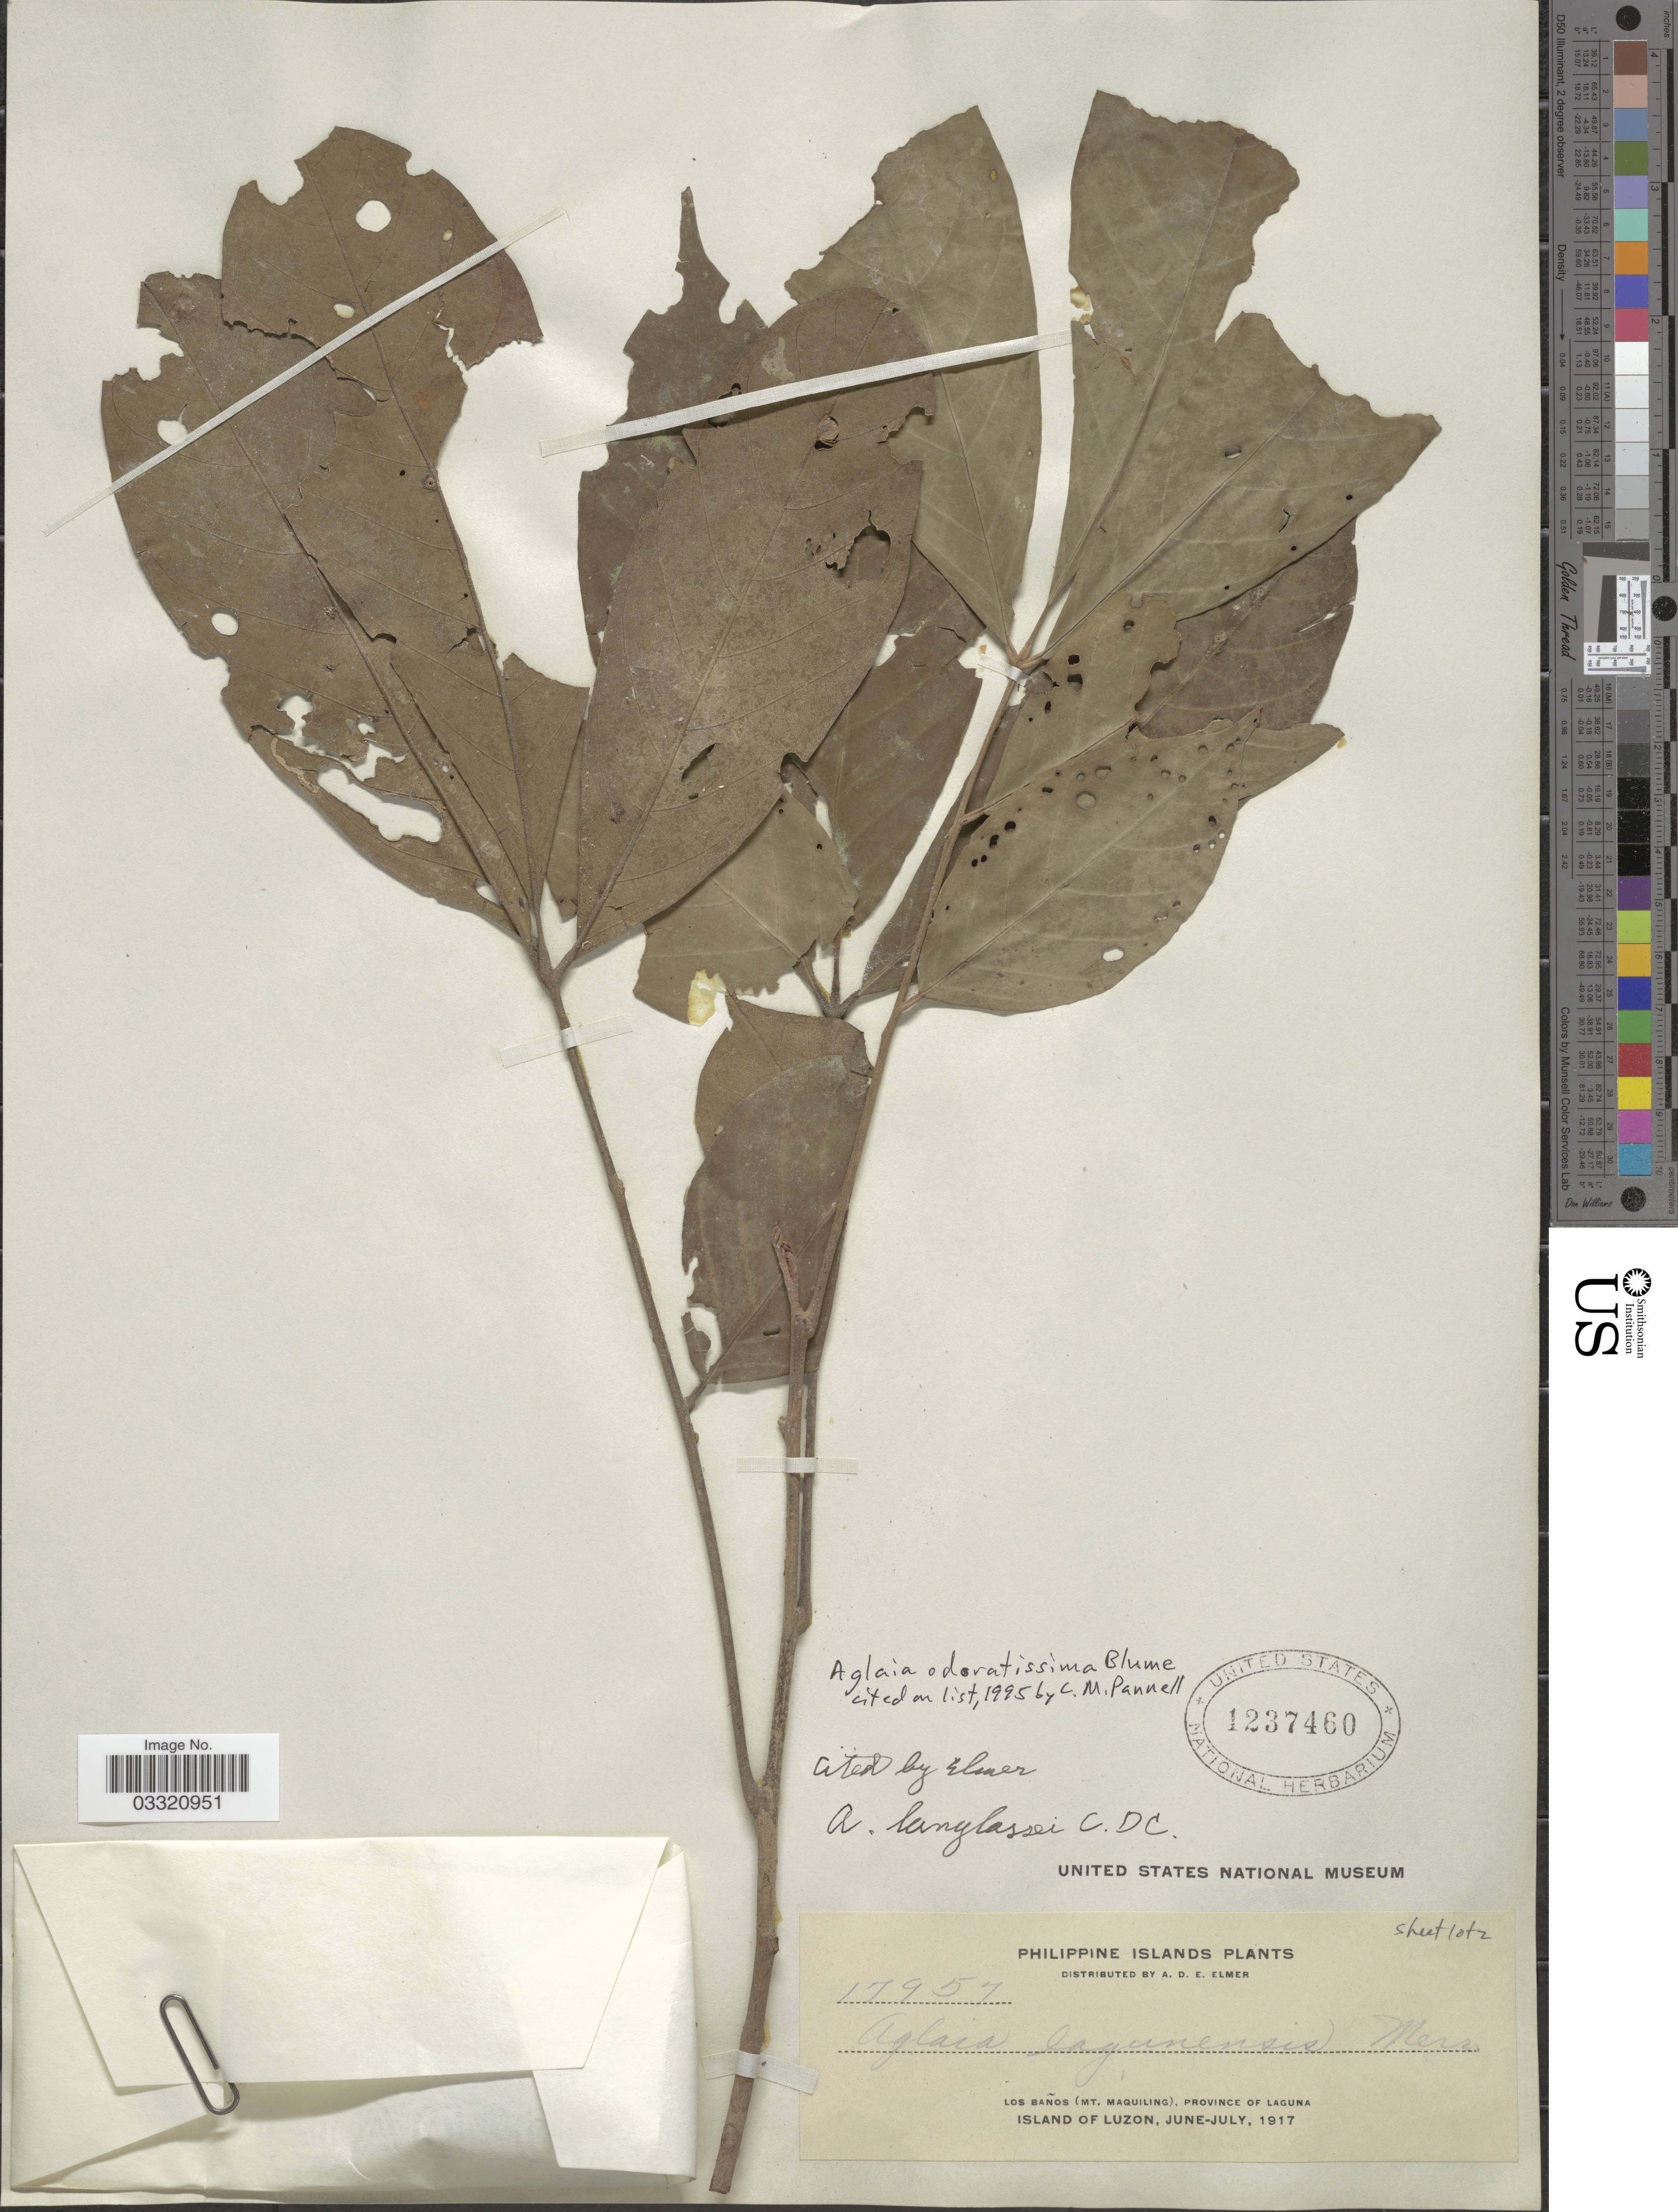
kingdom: Plantae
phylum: Tracheophyta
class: Magnoliopsida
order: Sapindales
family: Meliaceae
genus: Aglaia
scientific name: Aglaia odoratissima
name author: Blume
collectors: A. D. E. Elmer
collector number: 17957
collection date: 1917-06/1917-07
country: Philippines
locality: Philippine Islands. Los Baños (Mt. Maquiling), Province of Laguna. Island of Luzon.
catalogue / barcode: US 1237460